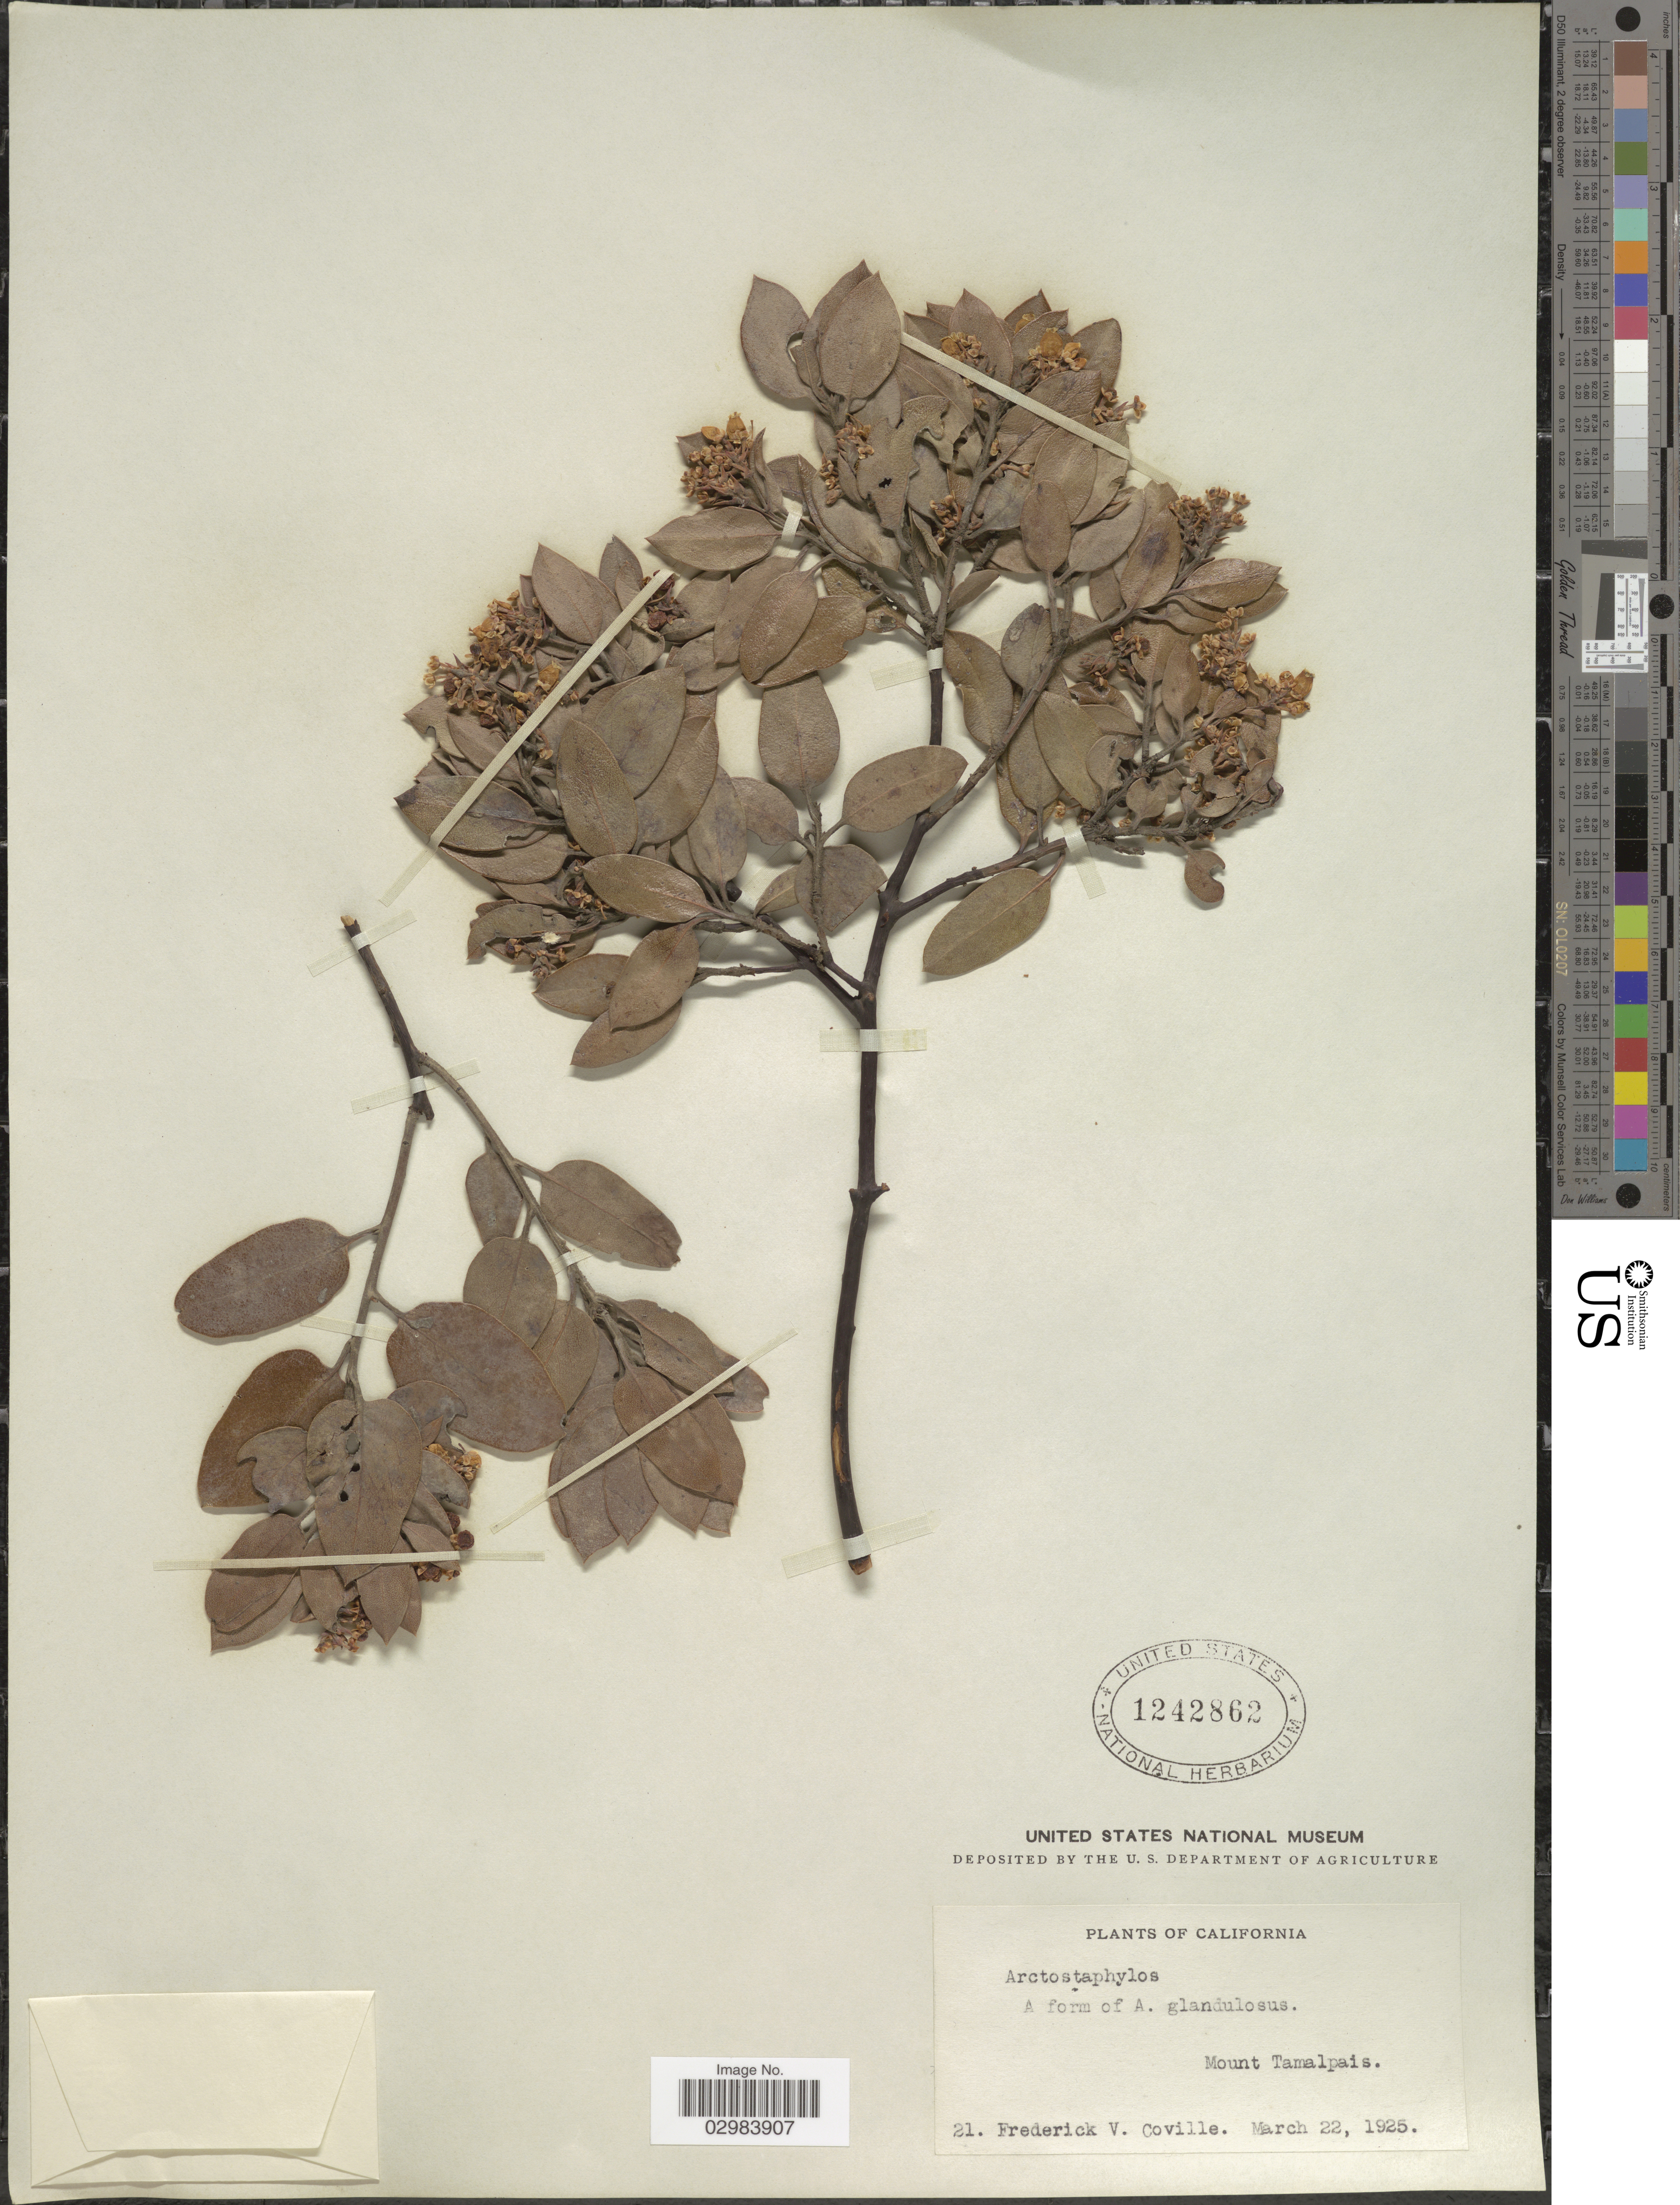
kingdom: Plantae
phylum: Tracheophyta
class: Magnoliopsida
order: Ericales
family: Ericaceae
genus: Arctostaphylos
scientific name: Arctostaphylos glandulosa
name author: Eastw.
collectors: F. V. Coville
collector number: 21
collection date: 1925-03-22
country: United States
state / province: California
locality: Mount Tamalpais.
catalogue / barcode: US 1242862